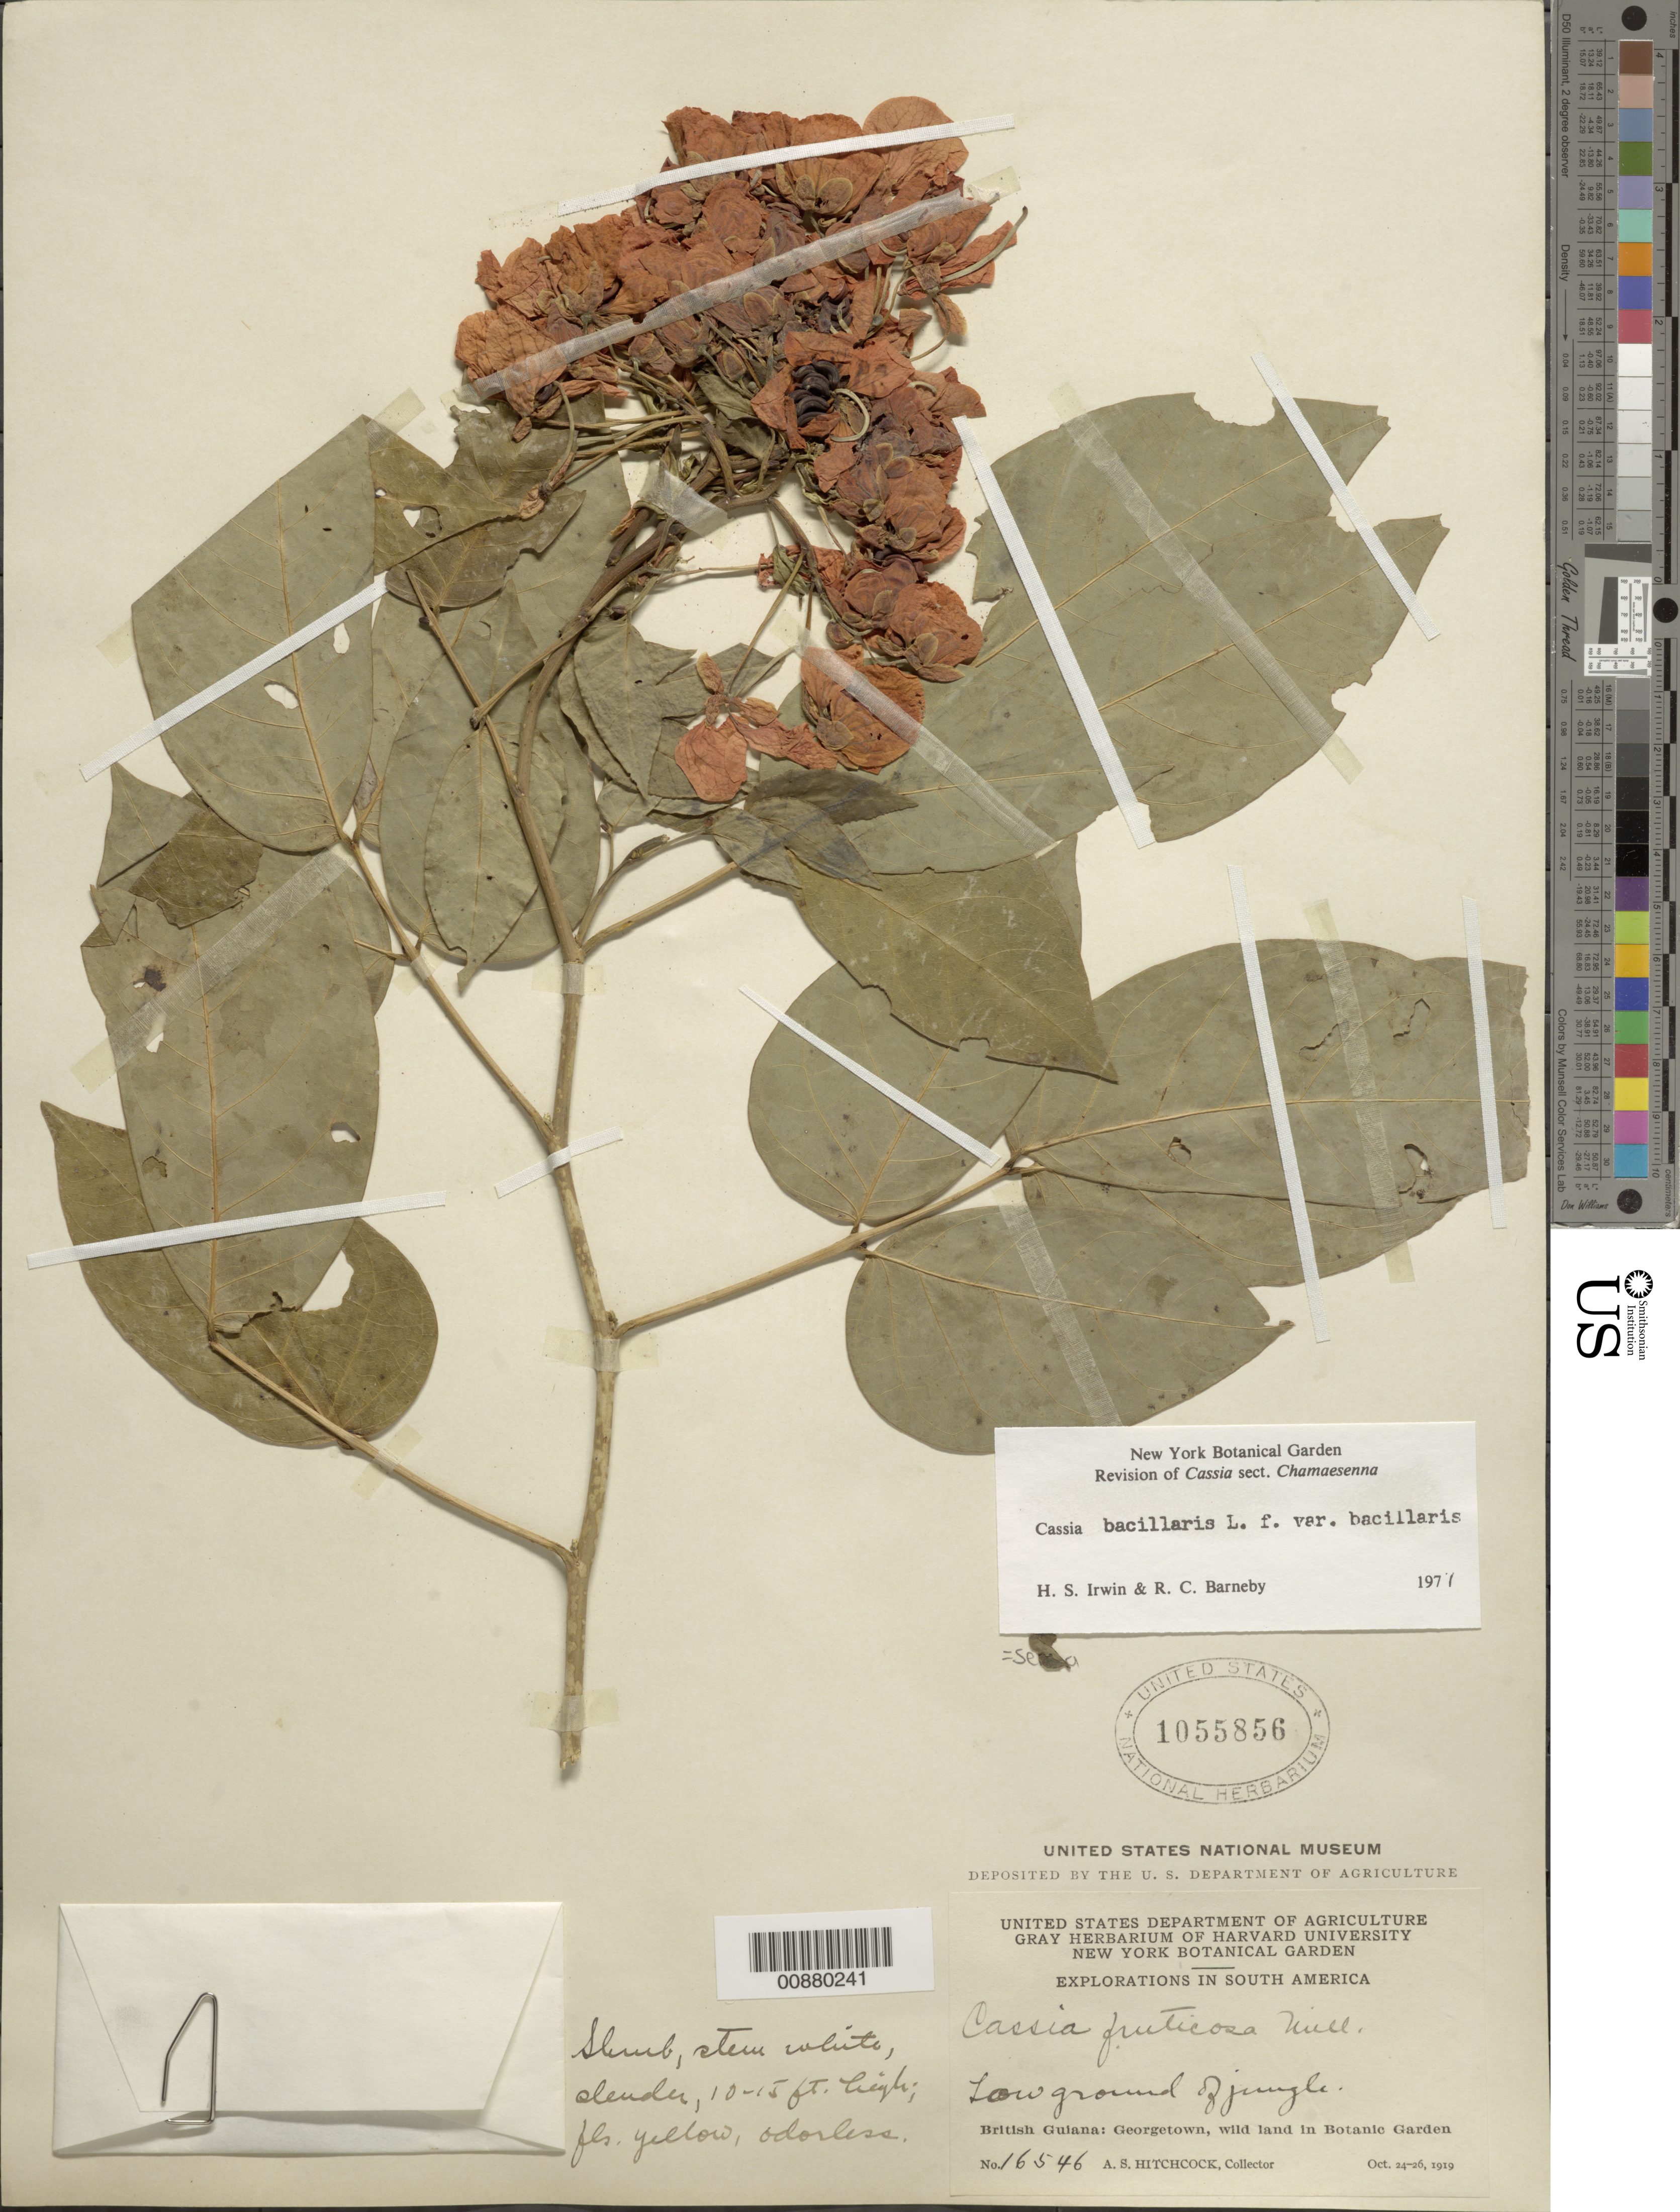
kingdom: Plantae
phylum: Tracheophyta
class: Magnoliopsida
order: Fabales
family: Fabaceae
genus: Senna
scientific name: Senna bacillaris var. bacillaris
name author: (L. f.) H.S. Irwin & Barneby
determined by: Irwin, H. S.; Barneby, R. C.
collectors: A. S. Hitchcock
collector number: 16546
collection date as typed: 24-Oct-19 to 26-Oct-19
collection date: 1919-10-24/1919-10-26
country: Guyana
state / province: Demerara-Mahaica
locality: Georgetown, wild land in Botanic Garden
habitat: Low ground of jungle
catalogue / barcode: US 1055856